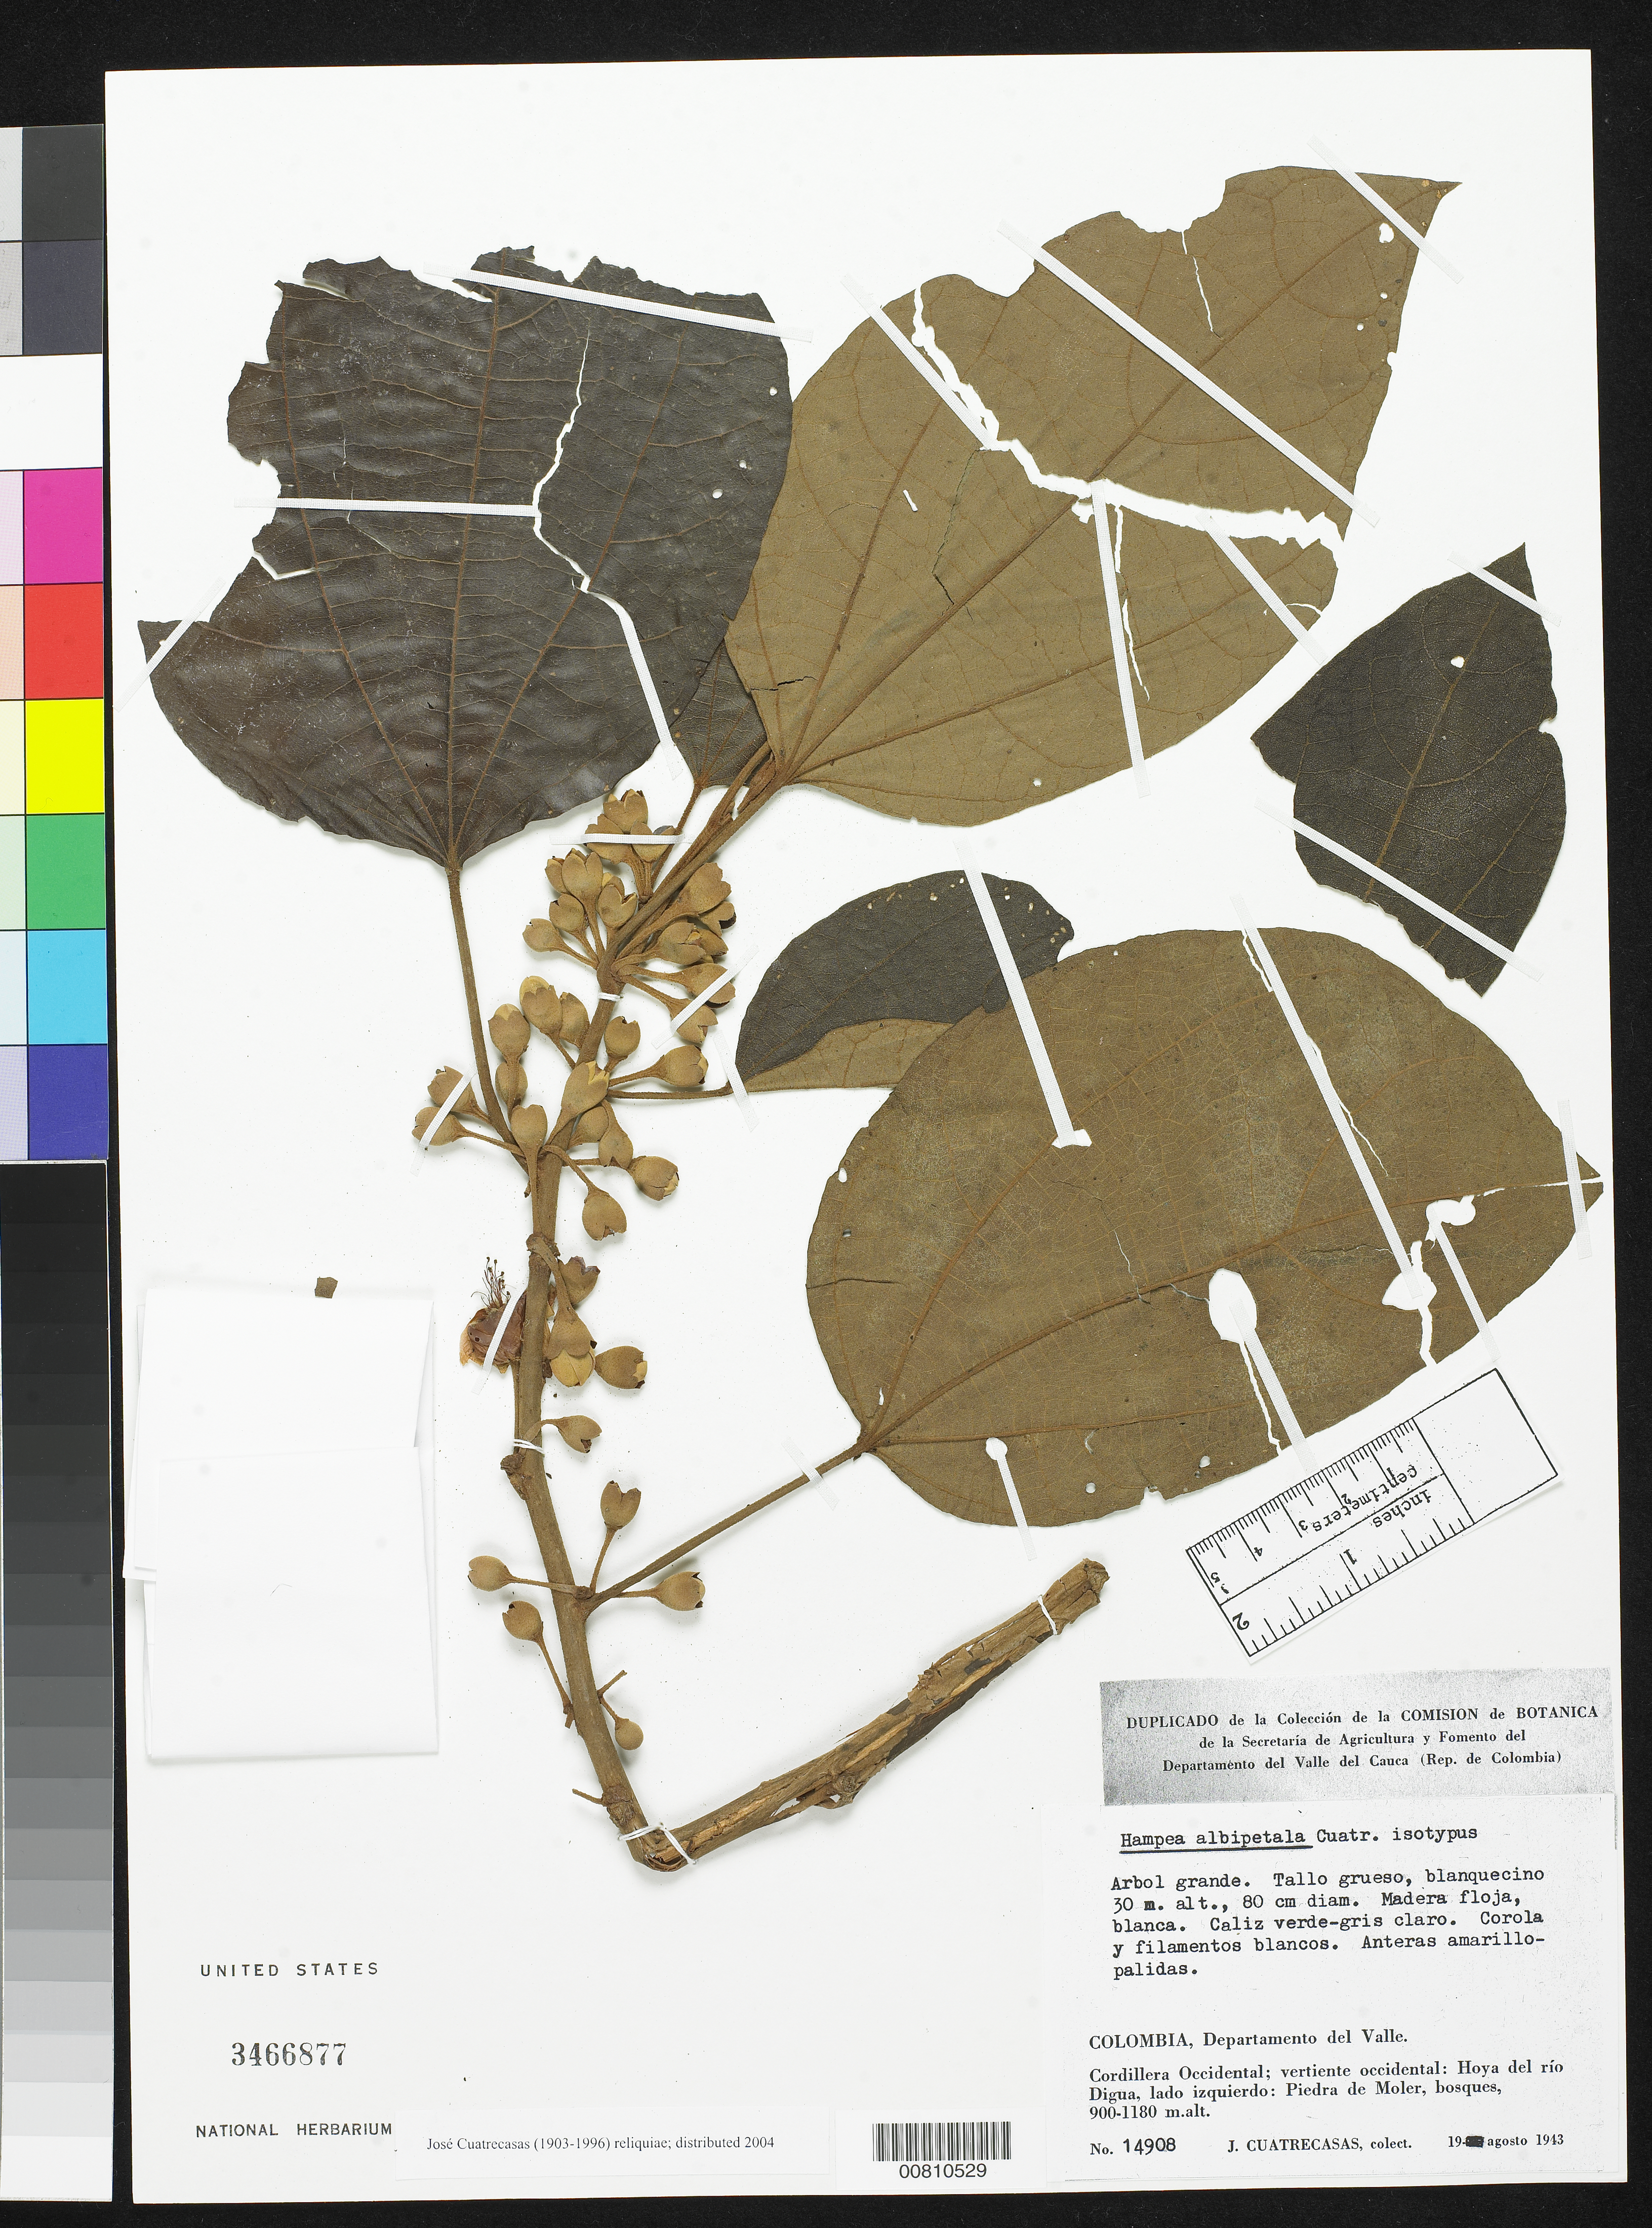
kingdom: Plantae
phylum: Tracheophyta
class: Magnoliopsida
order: Malvales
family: Malvaceae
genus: Hampea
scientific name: Hampea albipetala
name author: Cuatrec.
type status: Isotype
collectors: J. Cuatrecasas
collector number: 14908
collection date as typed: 19 Aug 1943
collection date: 1943-08-19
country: Colombia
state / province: Valle del Cauca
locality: Departamento del Valle. Cordillera Occidental; vertiente occidental: Hoya del río Digua, lado izquierdo: Piedra de Moler.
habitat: Bosques.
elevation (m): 900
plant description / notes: Holotype at F. Orig. genus number 5028 in Bombacaceae. Genus moved to Malvaceae 27 Sep 2006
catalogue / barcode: US 3466877